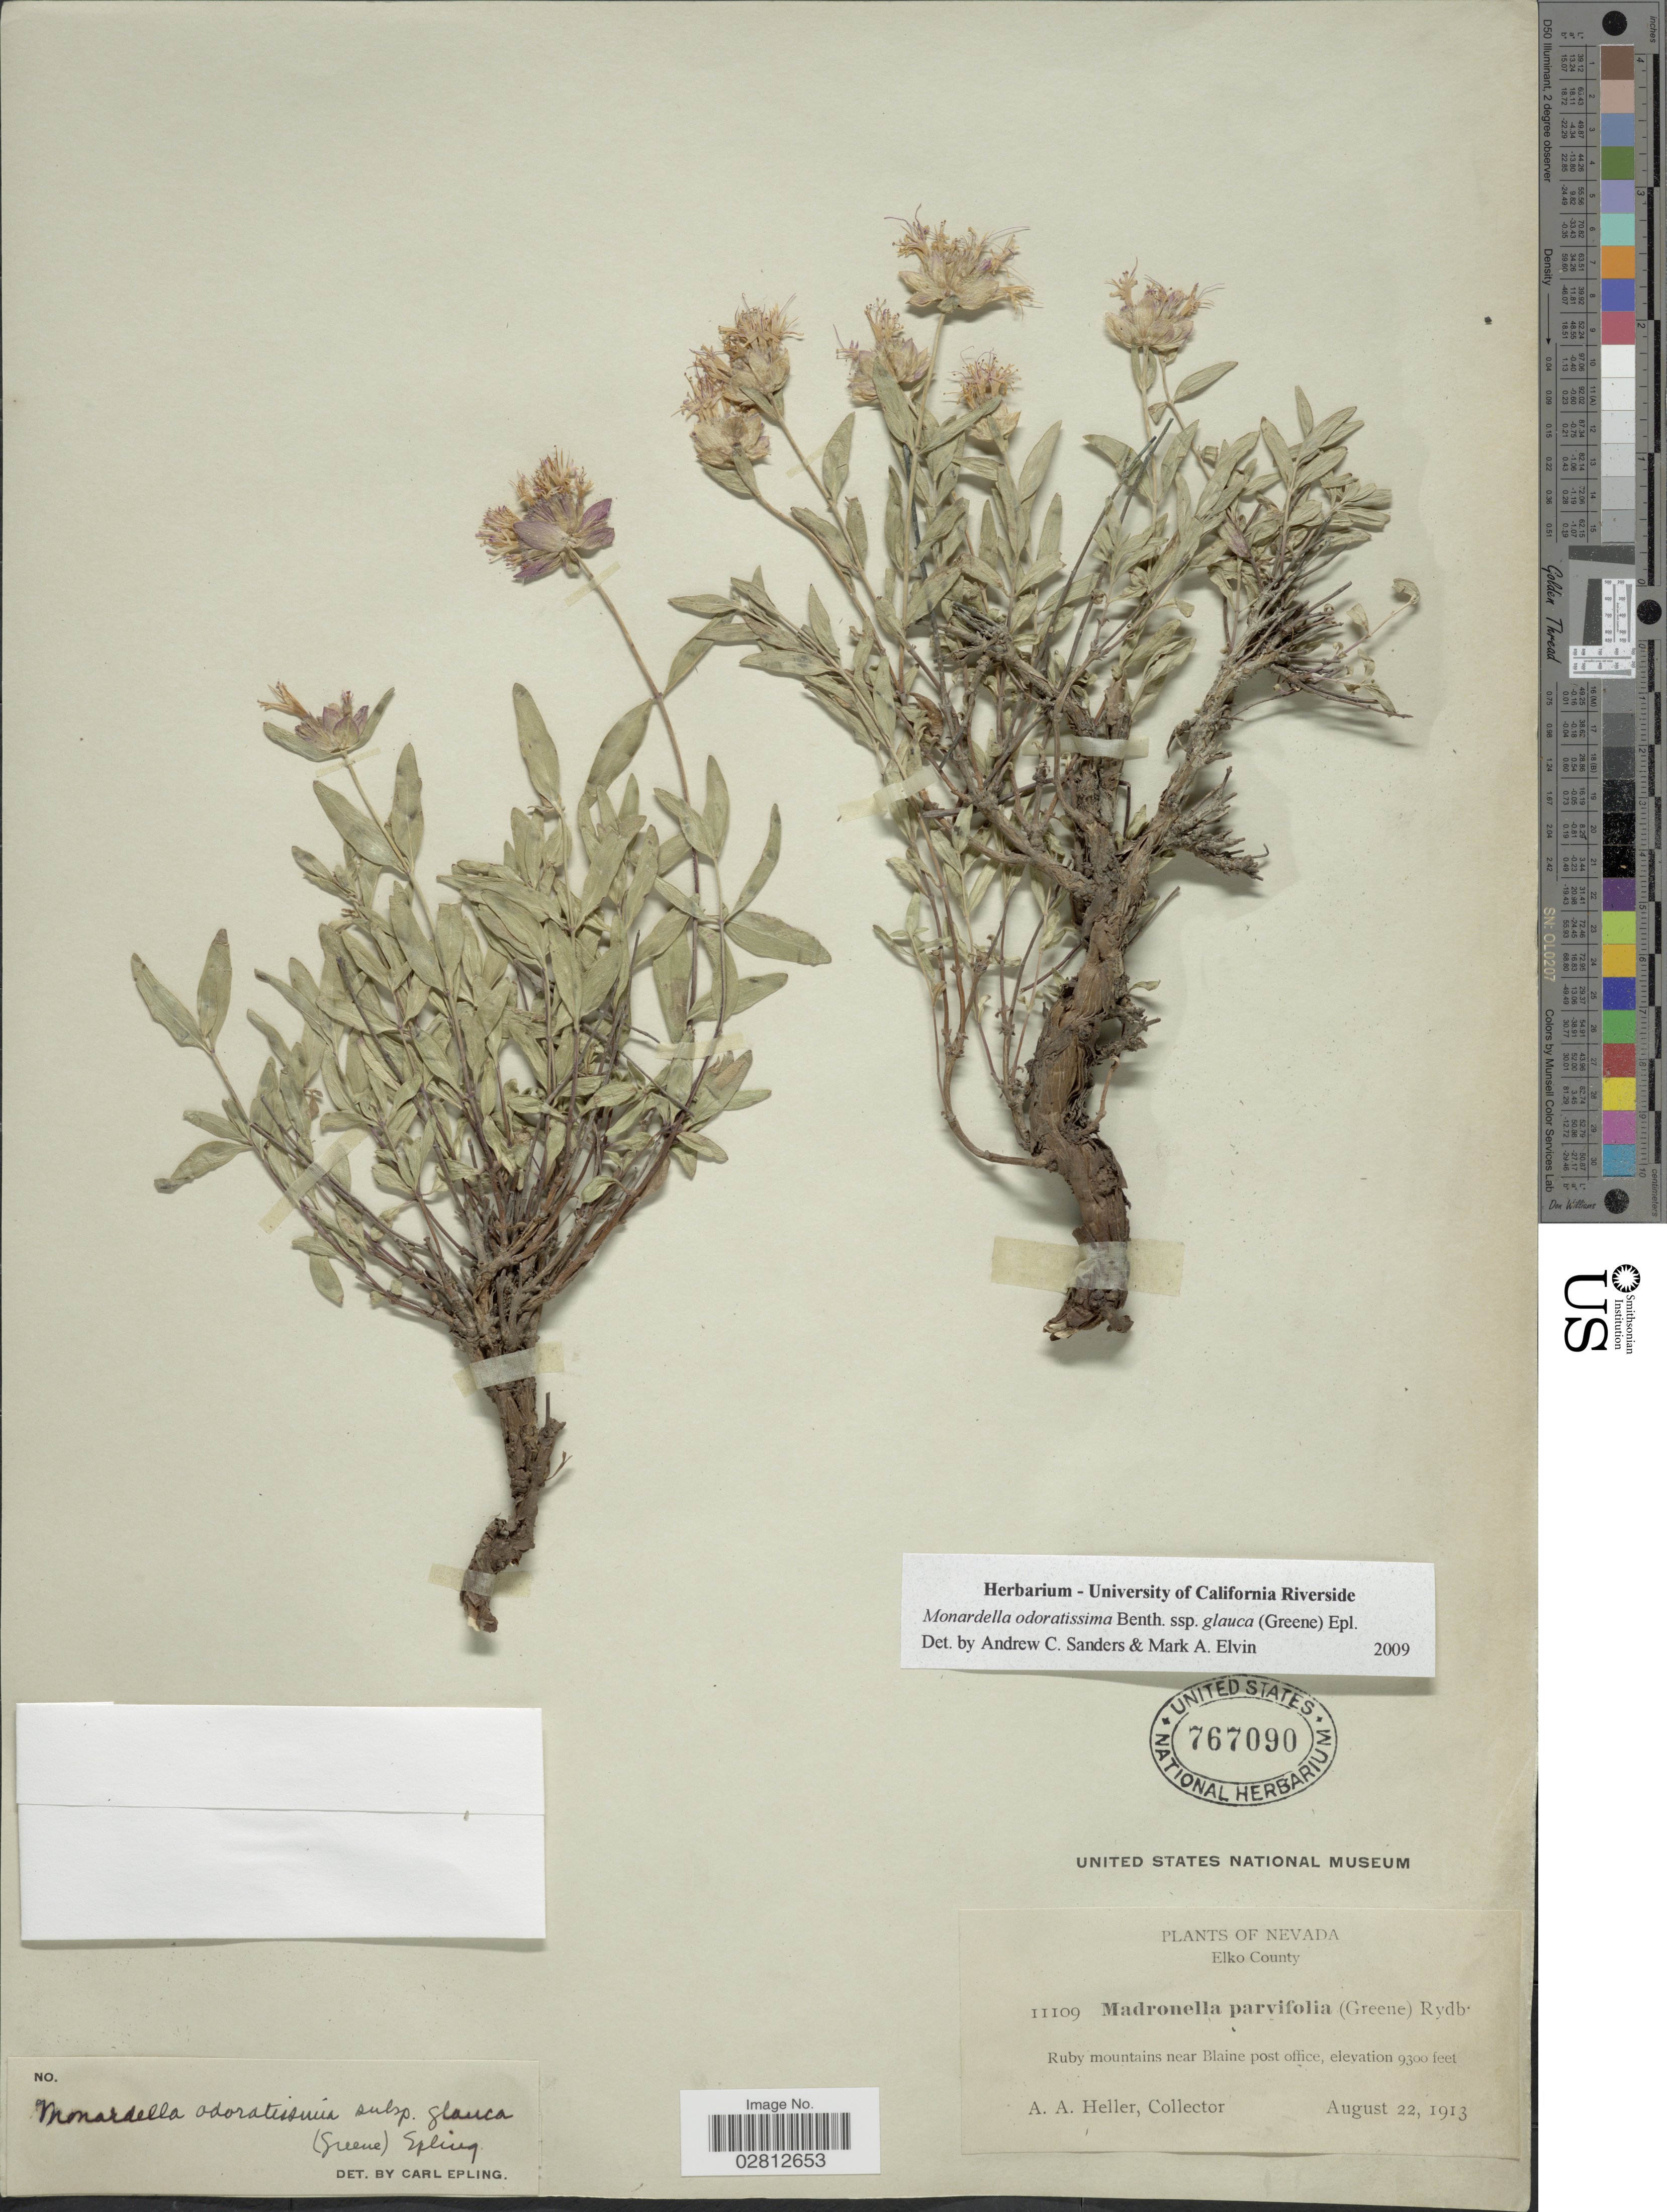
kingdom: Plantae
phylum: Tracheophyta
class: Magnoliopsida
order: Lamiales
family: Lamiaceae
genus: Monardella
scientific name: Monardella odoratissima subsp. glauca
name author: (Greene) Epling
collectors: A. A. Heller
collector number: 11109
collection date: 1913-08-22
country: United States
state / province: Nevada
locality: Elko County, Ruby mountains near Blaine post office.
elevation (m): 2835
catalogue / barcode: US 767090